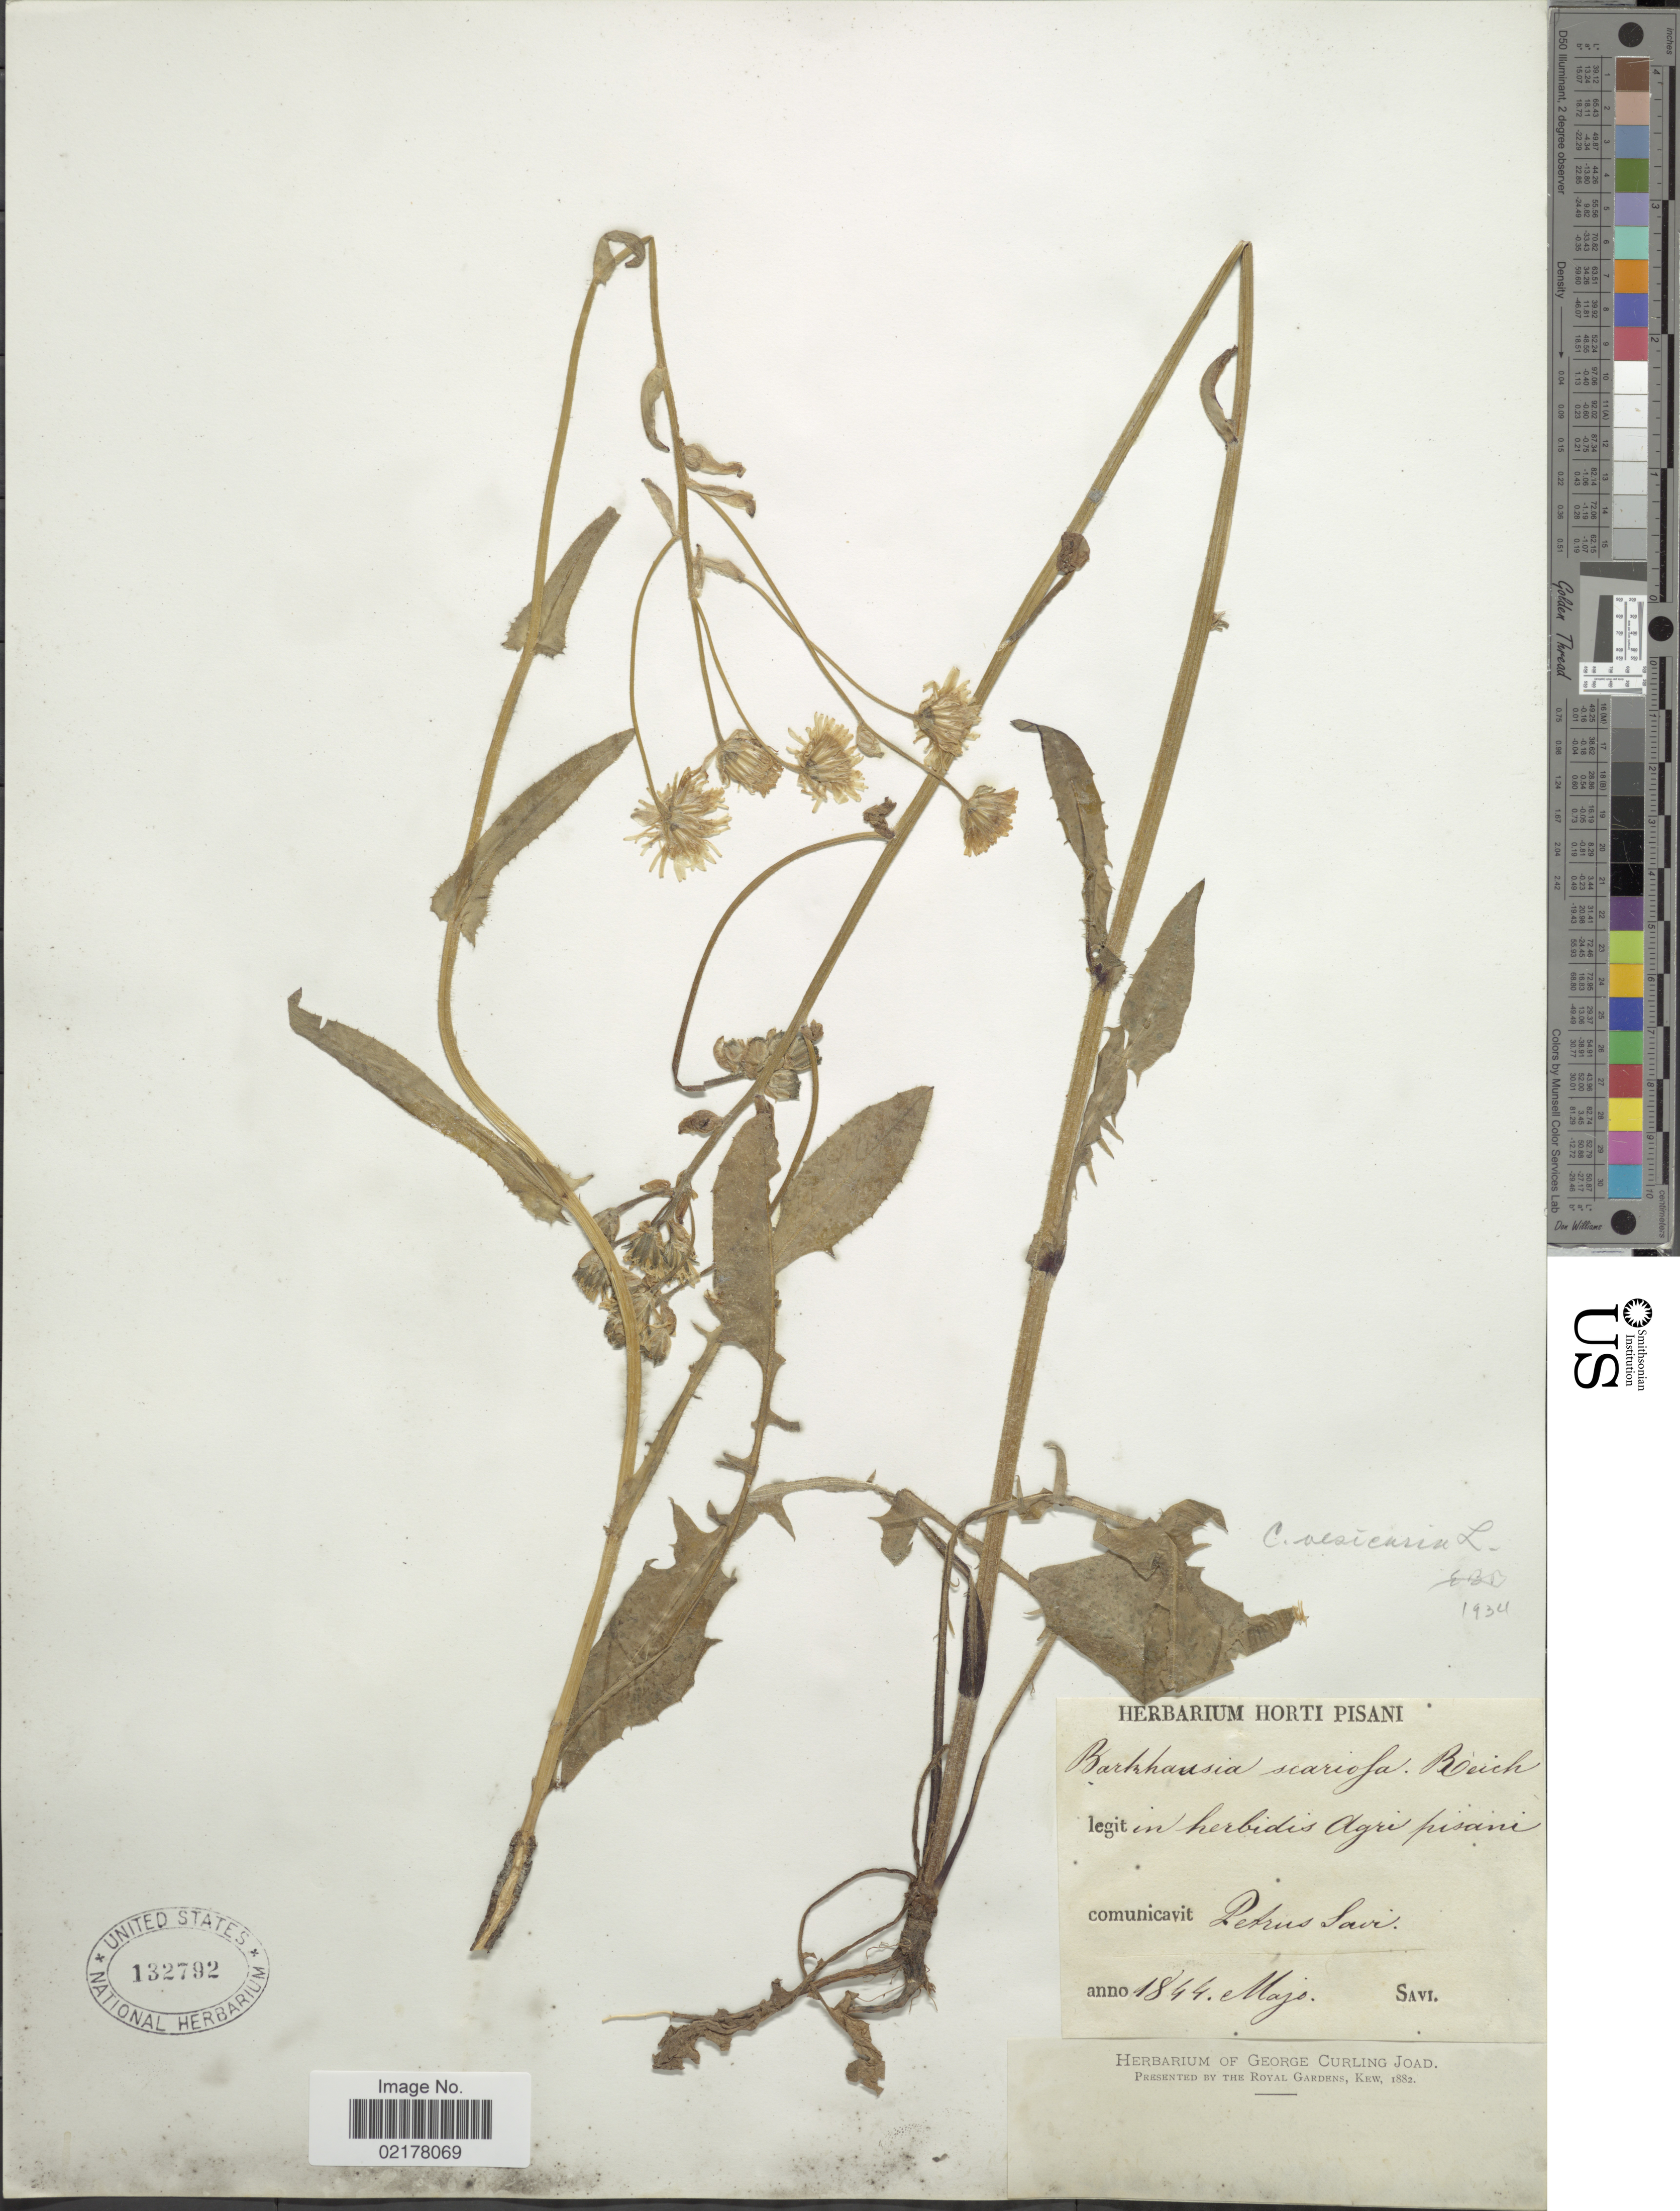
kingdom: Plantae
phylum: Tracheophyta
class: Magnoliopsida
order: Asterales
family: Asteraceae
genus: Crepis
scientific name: Crepis vesicaria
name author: L.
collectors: G. Savi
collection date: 1844-05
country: Italy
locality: In herbidis Agri Pisani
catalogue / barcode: US 132792